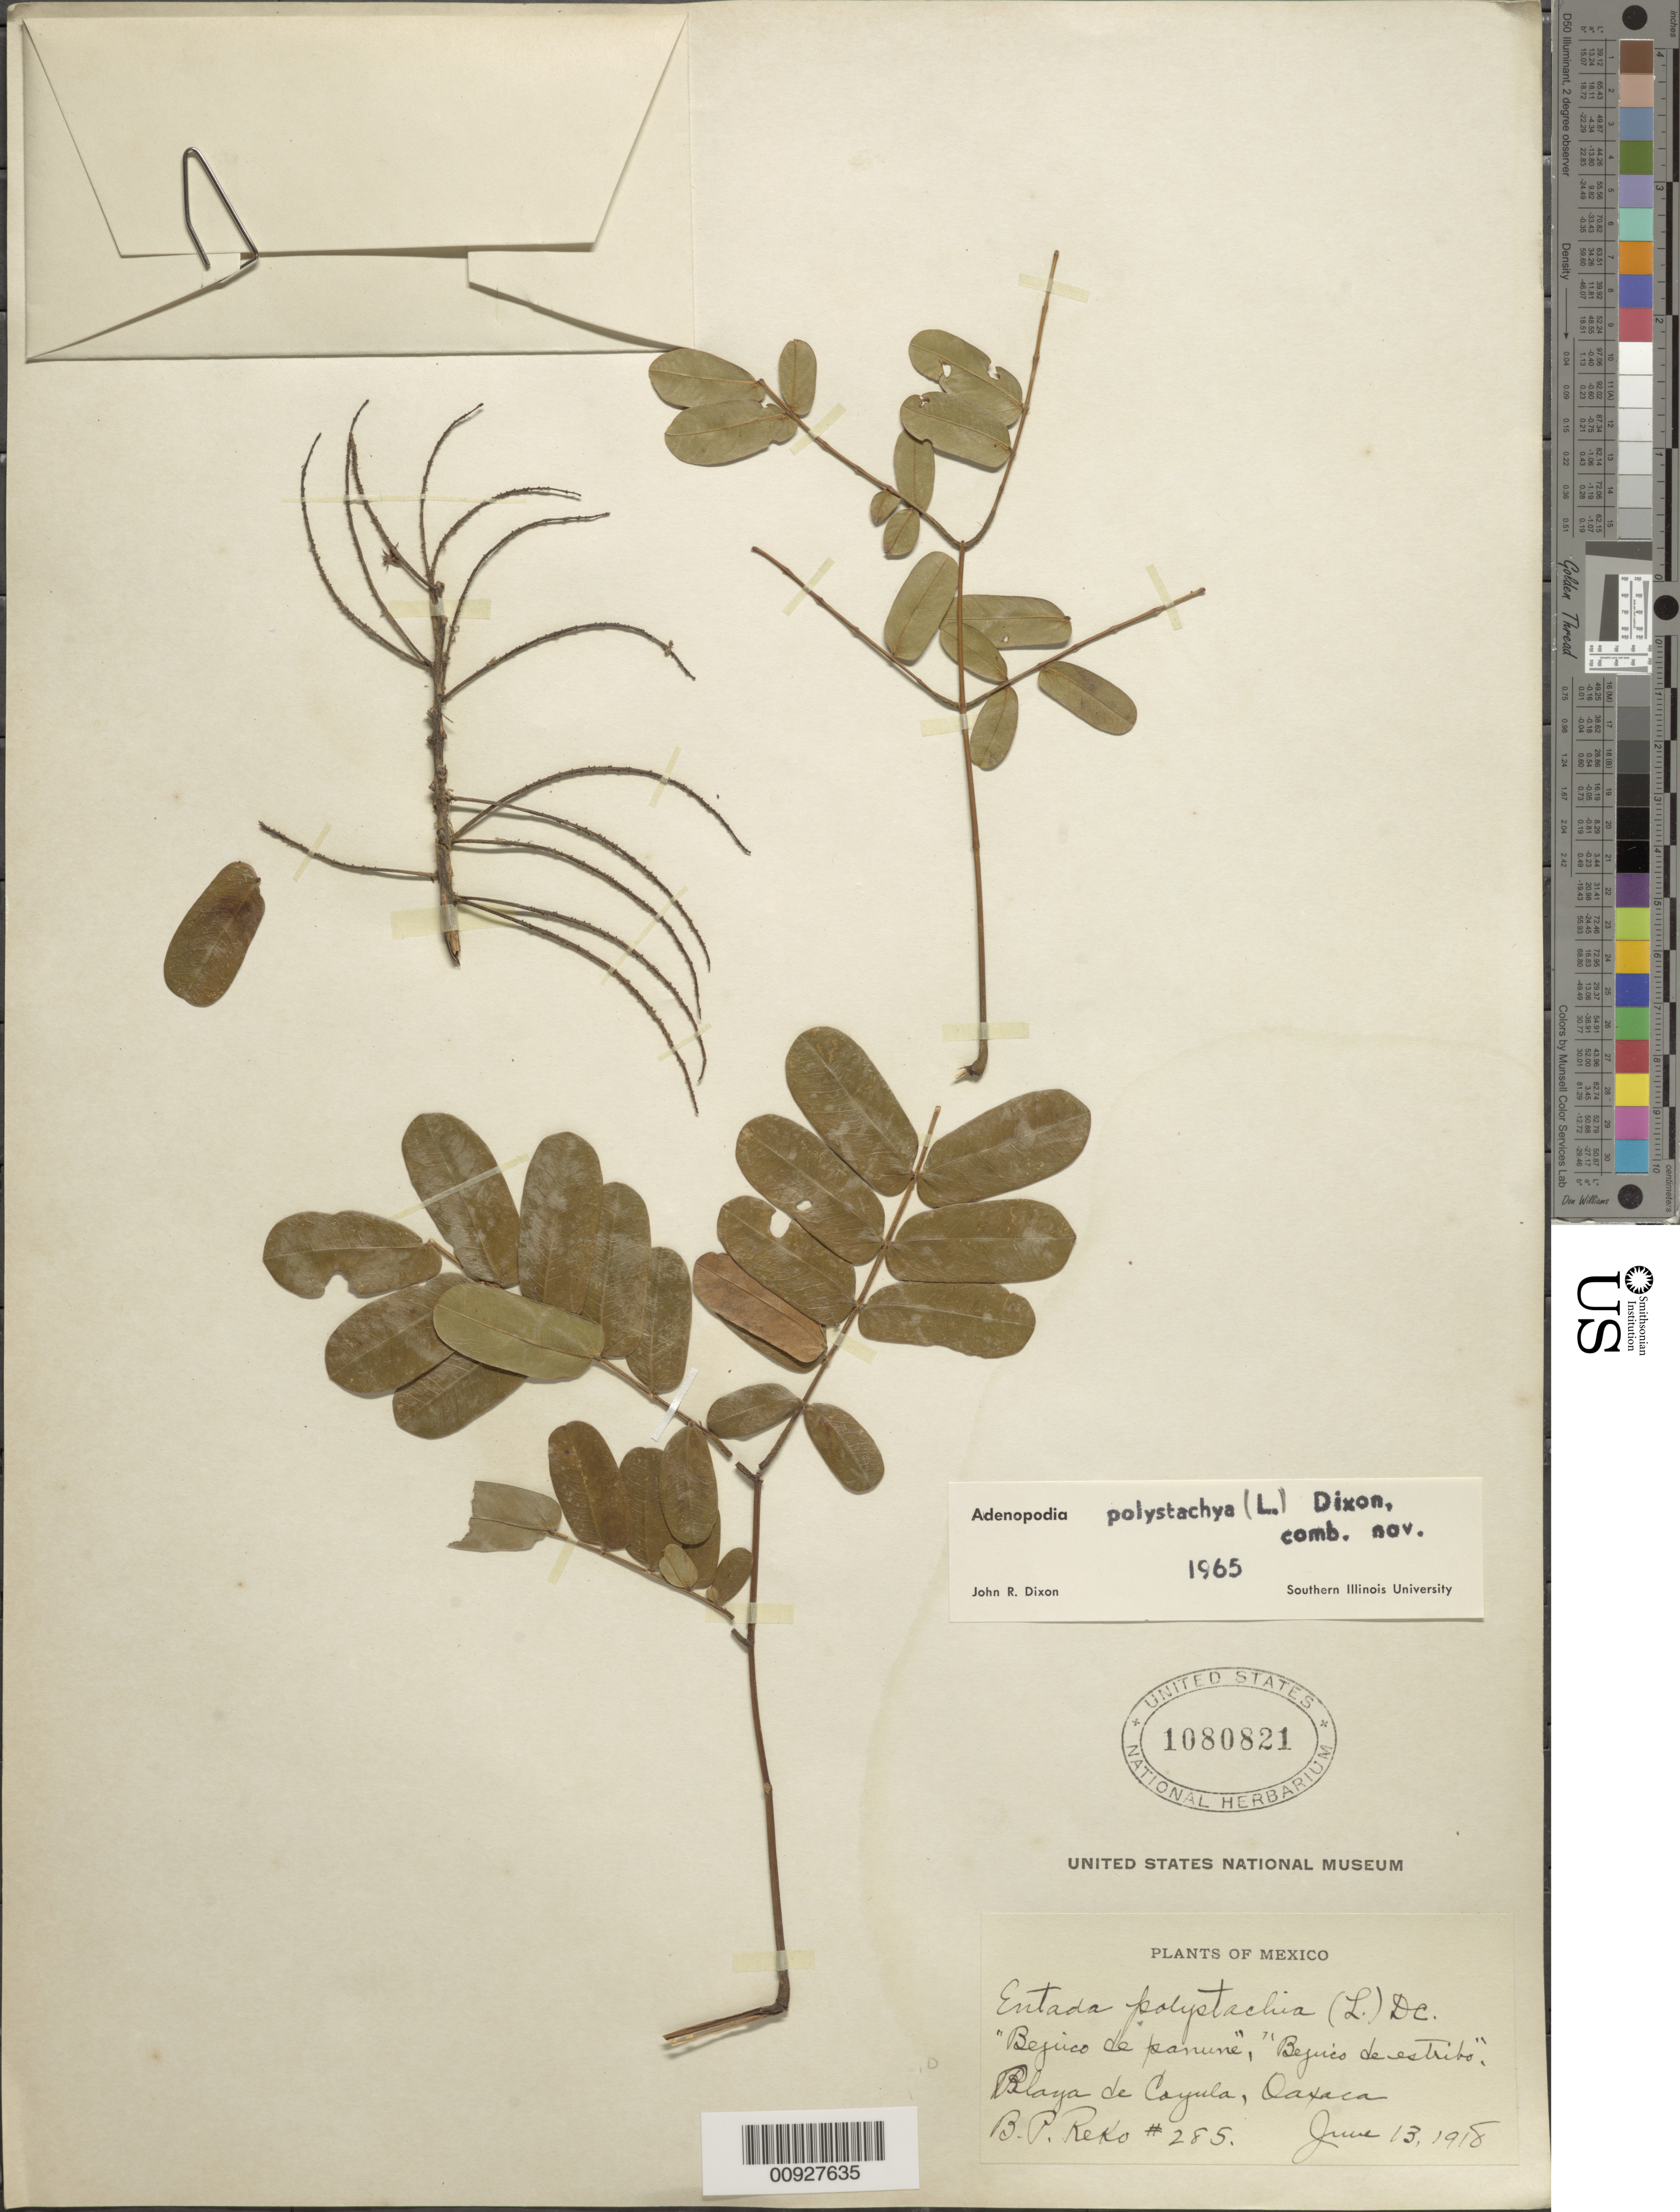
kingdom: Plantae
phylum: Tracheophyta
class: Magnoliopsida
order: Fabales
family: Fabaceae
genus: Entada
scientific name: Entada polystachya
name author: (L.) DC.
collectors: B. P. Reko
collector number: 285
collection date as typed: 13 Jun 1918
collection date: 1918-06-13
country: Mexico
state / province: Oaxaca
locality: Playa de Coyula, Oaxaca.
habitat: Playa.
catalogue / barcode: US 1080821